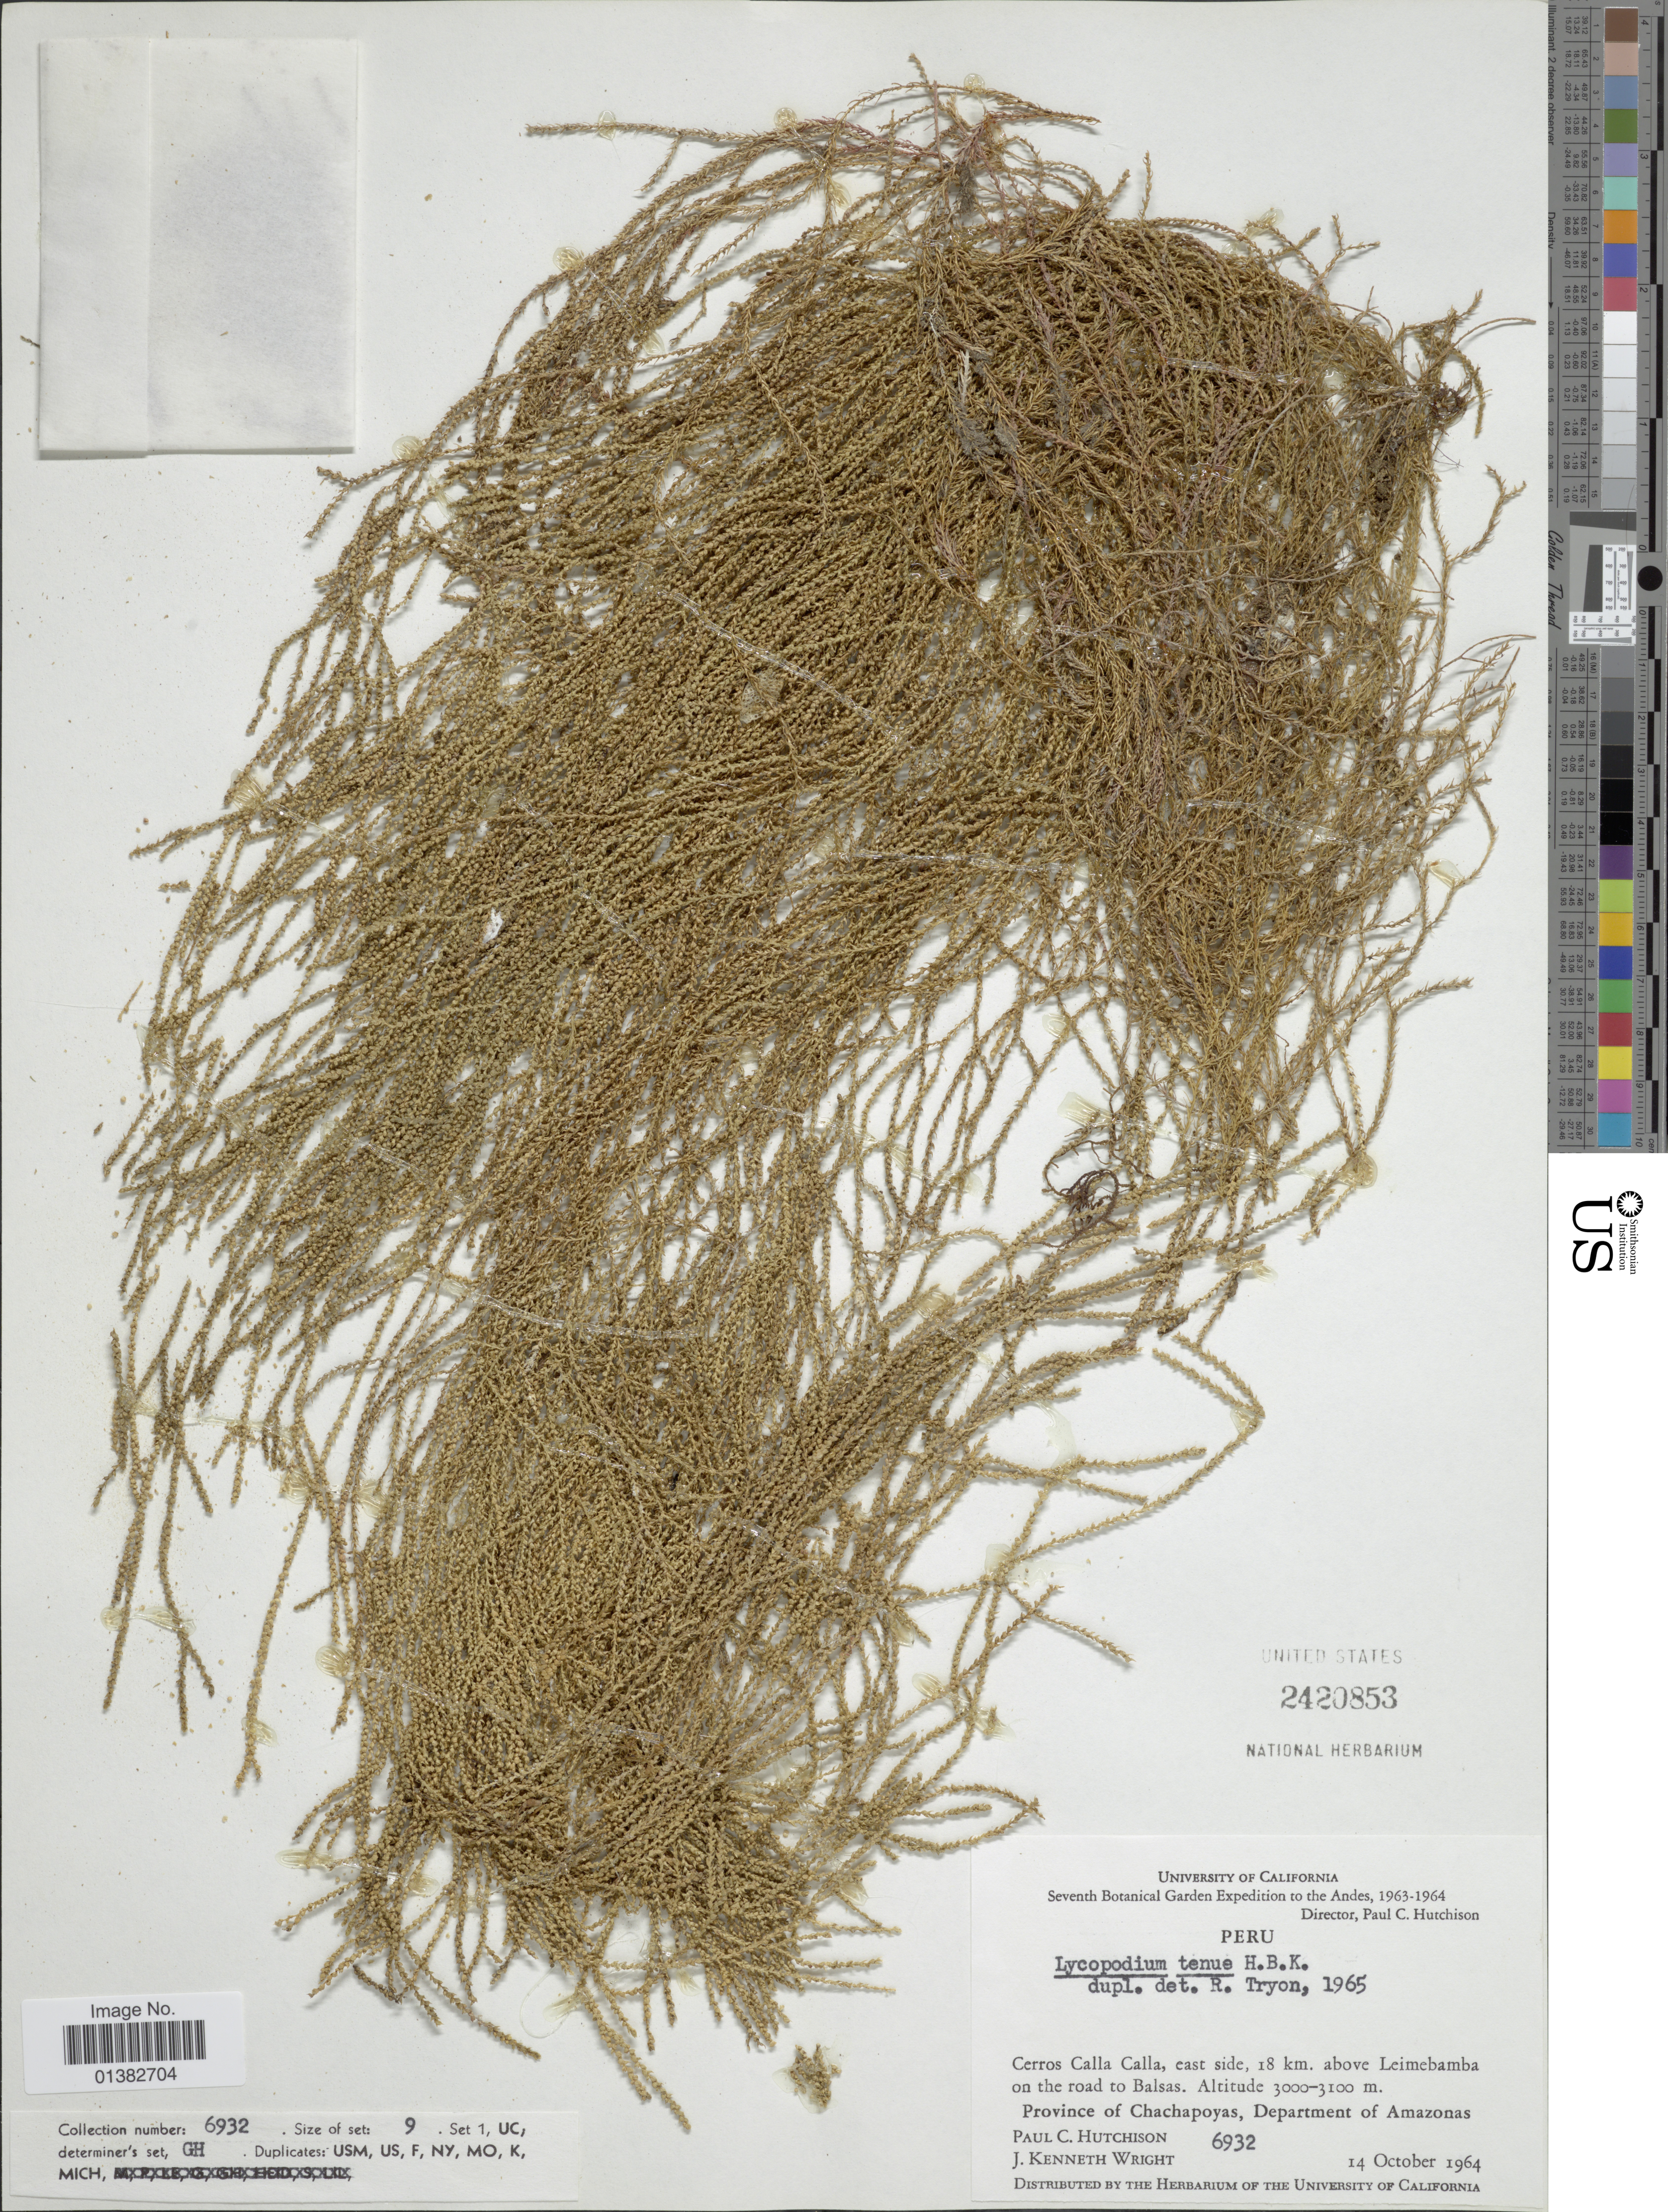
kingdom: Plantae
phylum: Tracheophyta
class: Lycopodiopsida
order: Lycopodiales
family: Lycopodiaceae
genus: Phlegmariurus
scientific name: Phlegmariurus tenuis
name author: (Humb. & Bonpl. ex Willd.) B. Øllg.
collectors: P. C. Hutchison & J. K. Wright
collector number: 6932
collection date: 1964-10-14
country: Peru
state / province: Amazonas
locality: Cerros Calla Calla, east side, 18 km. above Leimebamba on the road to Balsas, Province of Chachapoyas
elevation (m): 3000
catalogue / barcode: US 2420853